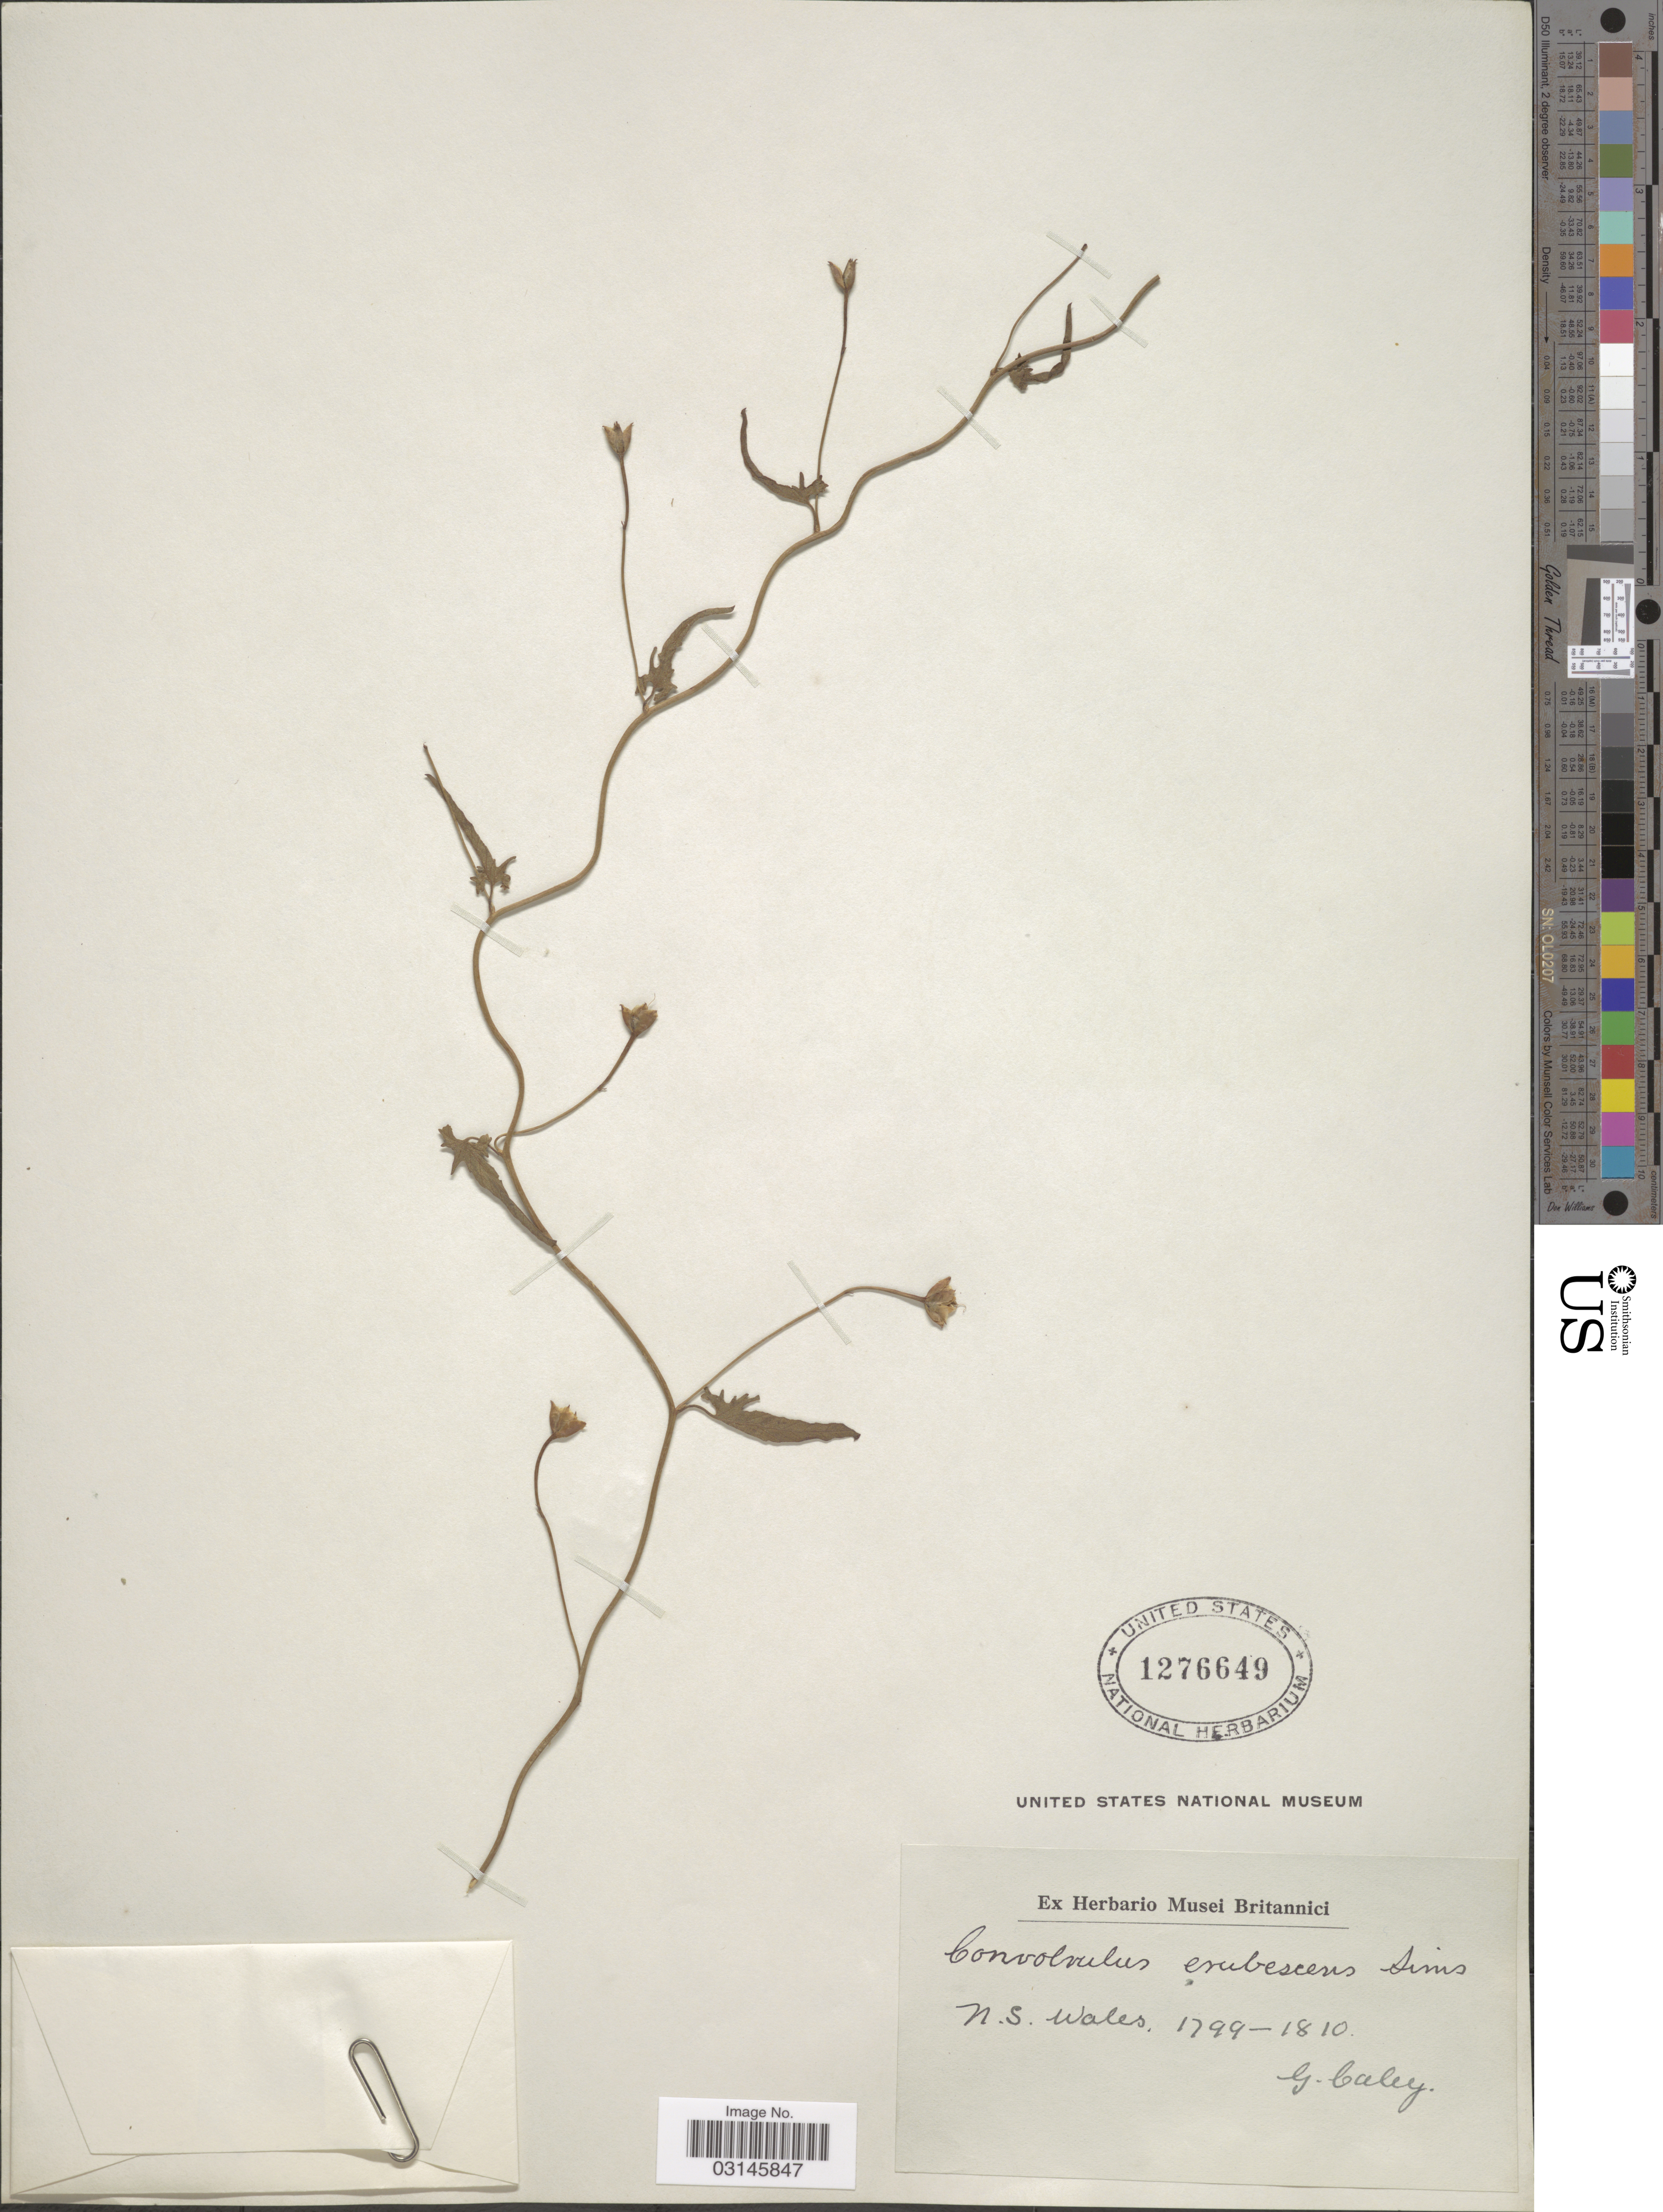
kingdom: Plantae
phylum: Tracheophyta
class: Magnoliopsida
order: Solanales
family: Convolvulaceae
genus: Convolvulus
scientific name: Convolvulus erubescens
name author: Sims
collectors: G. Caley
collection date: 1799/1810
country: Australia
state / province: New South Wales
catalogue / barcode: US 1276649